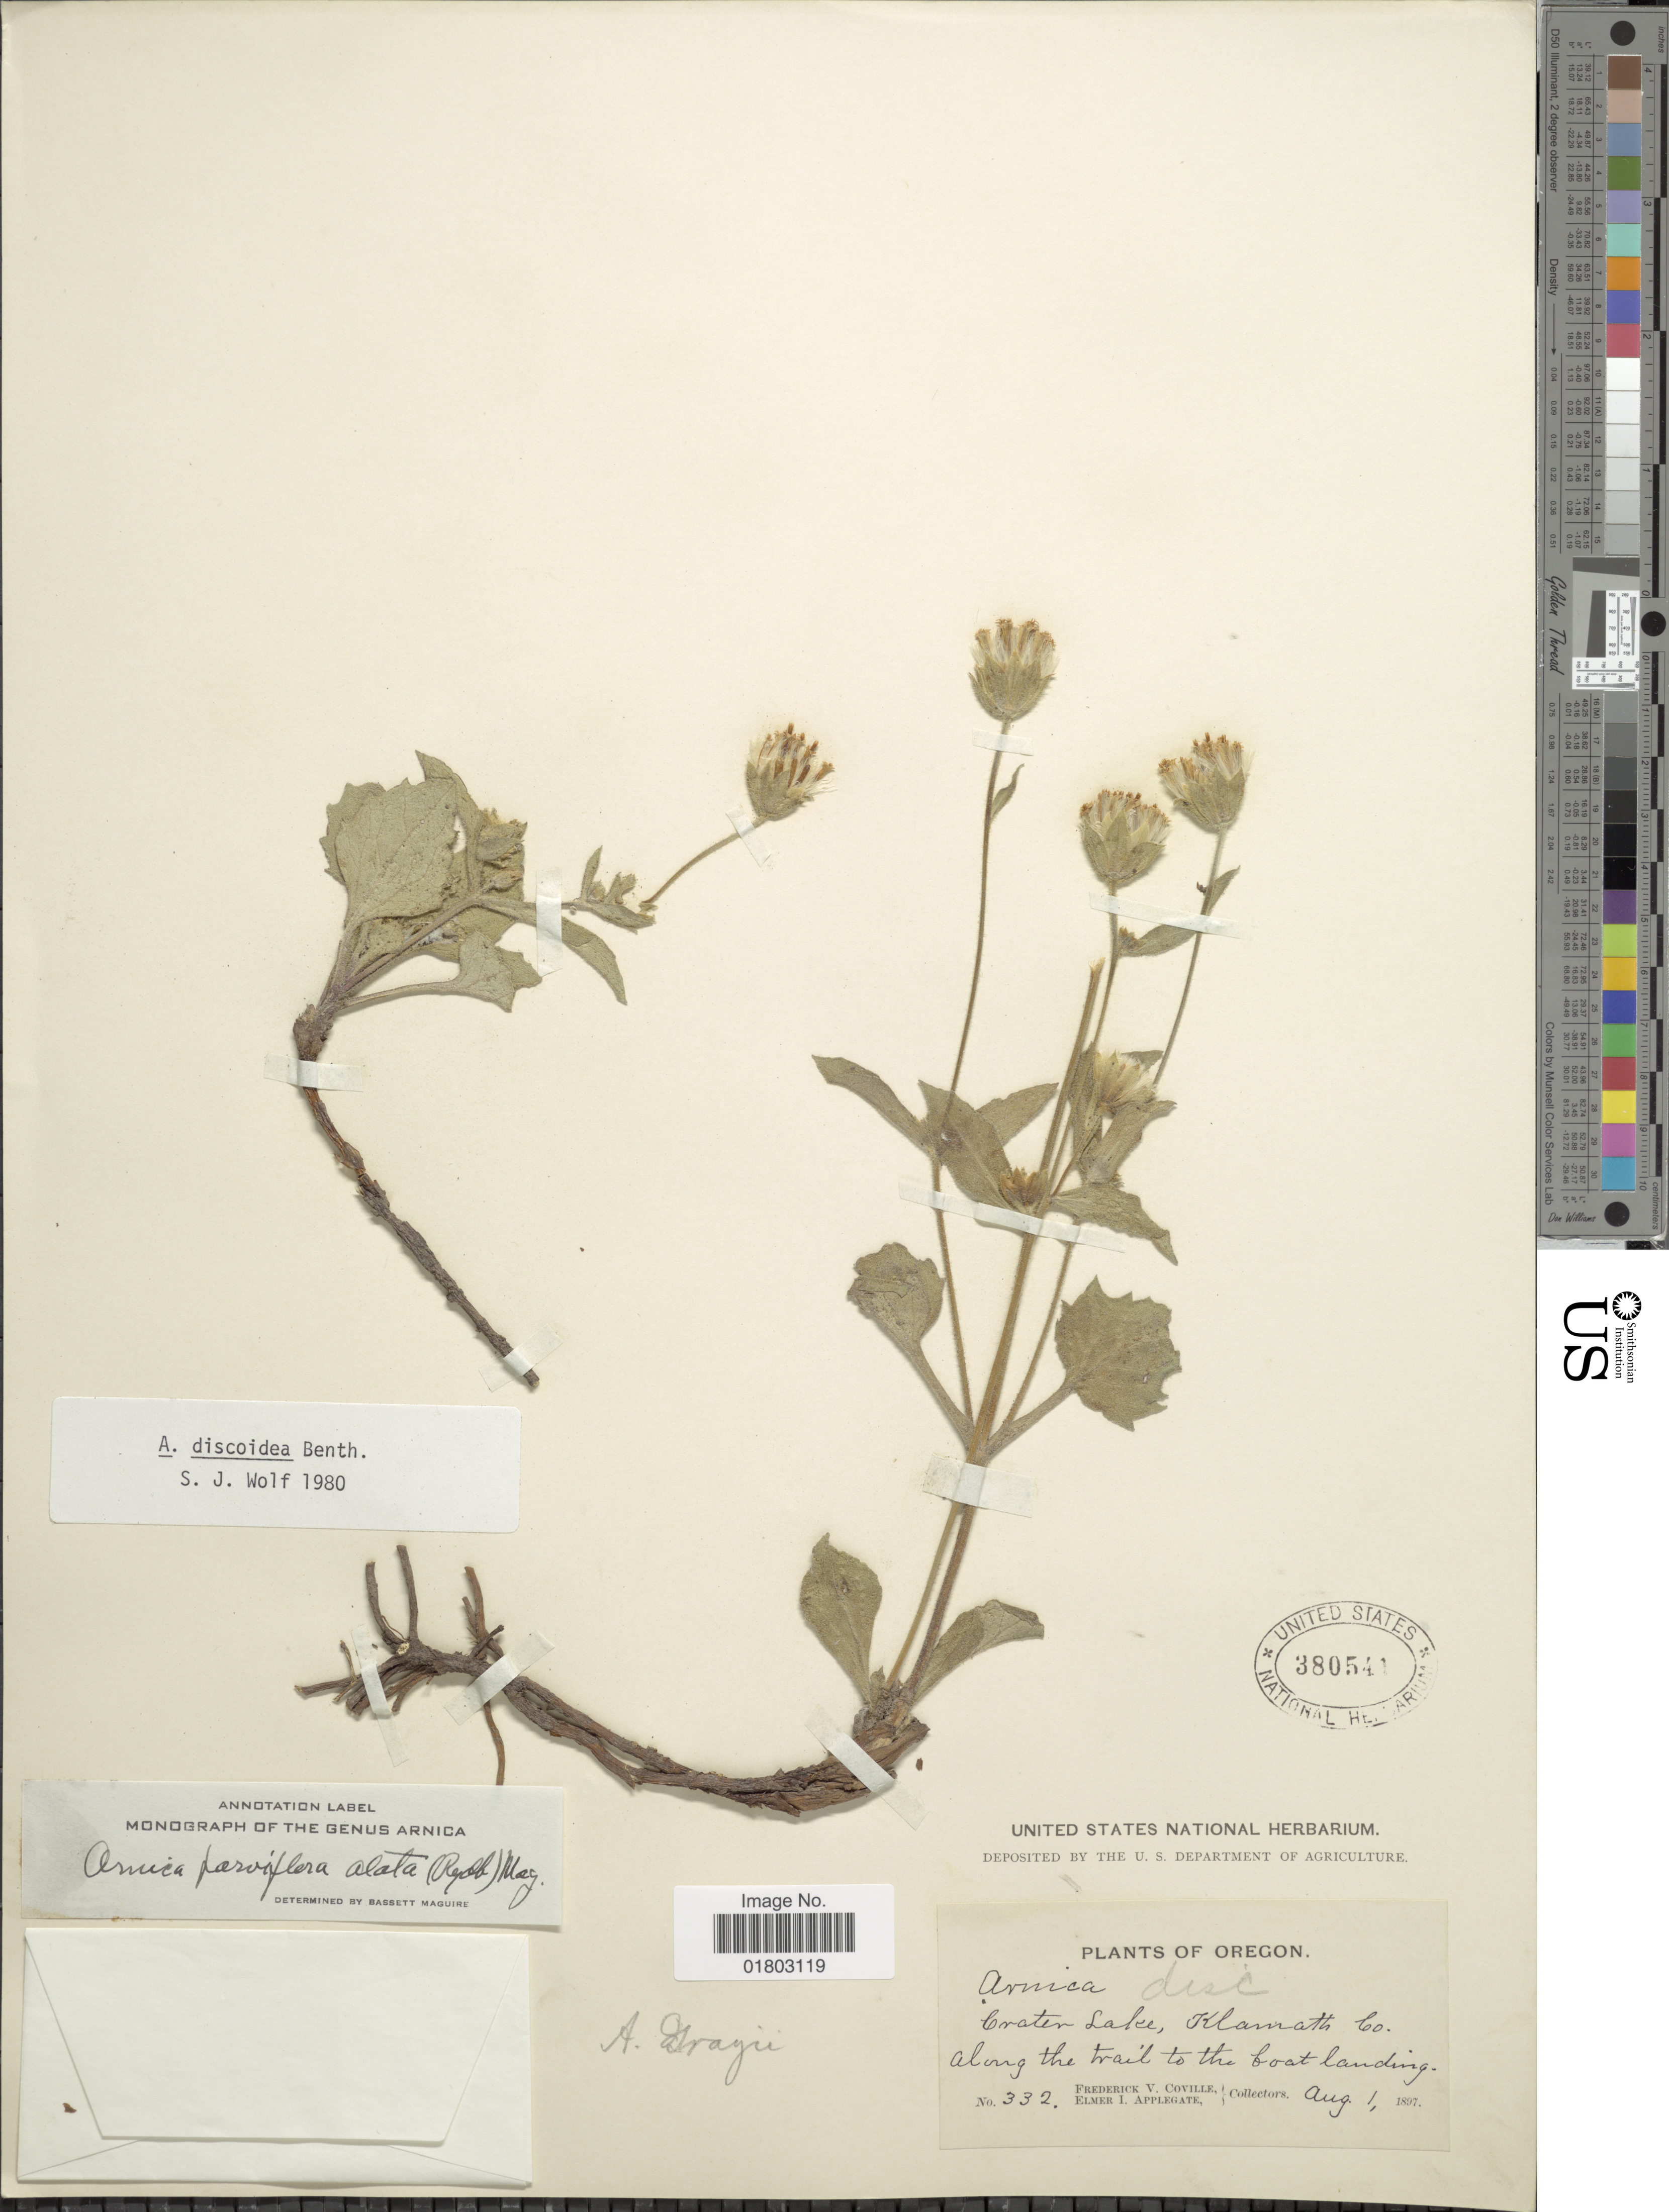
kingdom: Plantae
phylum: Tracheophyta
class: Magnoliopsida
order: Asterales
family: Asteraceae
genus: Arnica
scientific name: Arnica discoidea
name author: Benth.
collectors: F. V. Coville & E. I. Applegate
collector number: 332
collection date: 1897-08-01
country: United States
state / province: Oregon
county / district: Klamath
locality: Crater Lake, Klamath Co along the trail to the boat landing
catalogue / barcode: US 380541